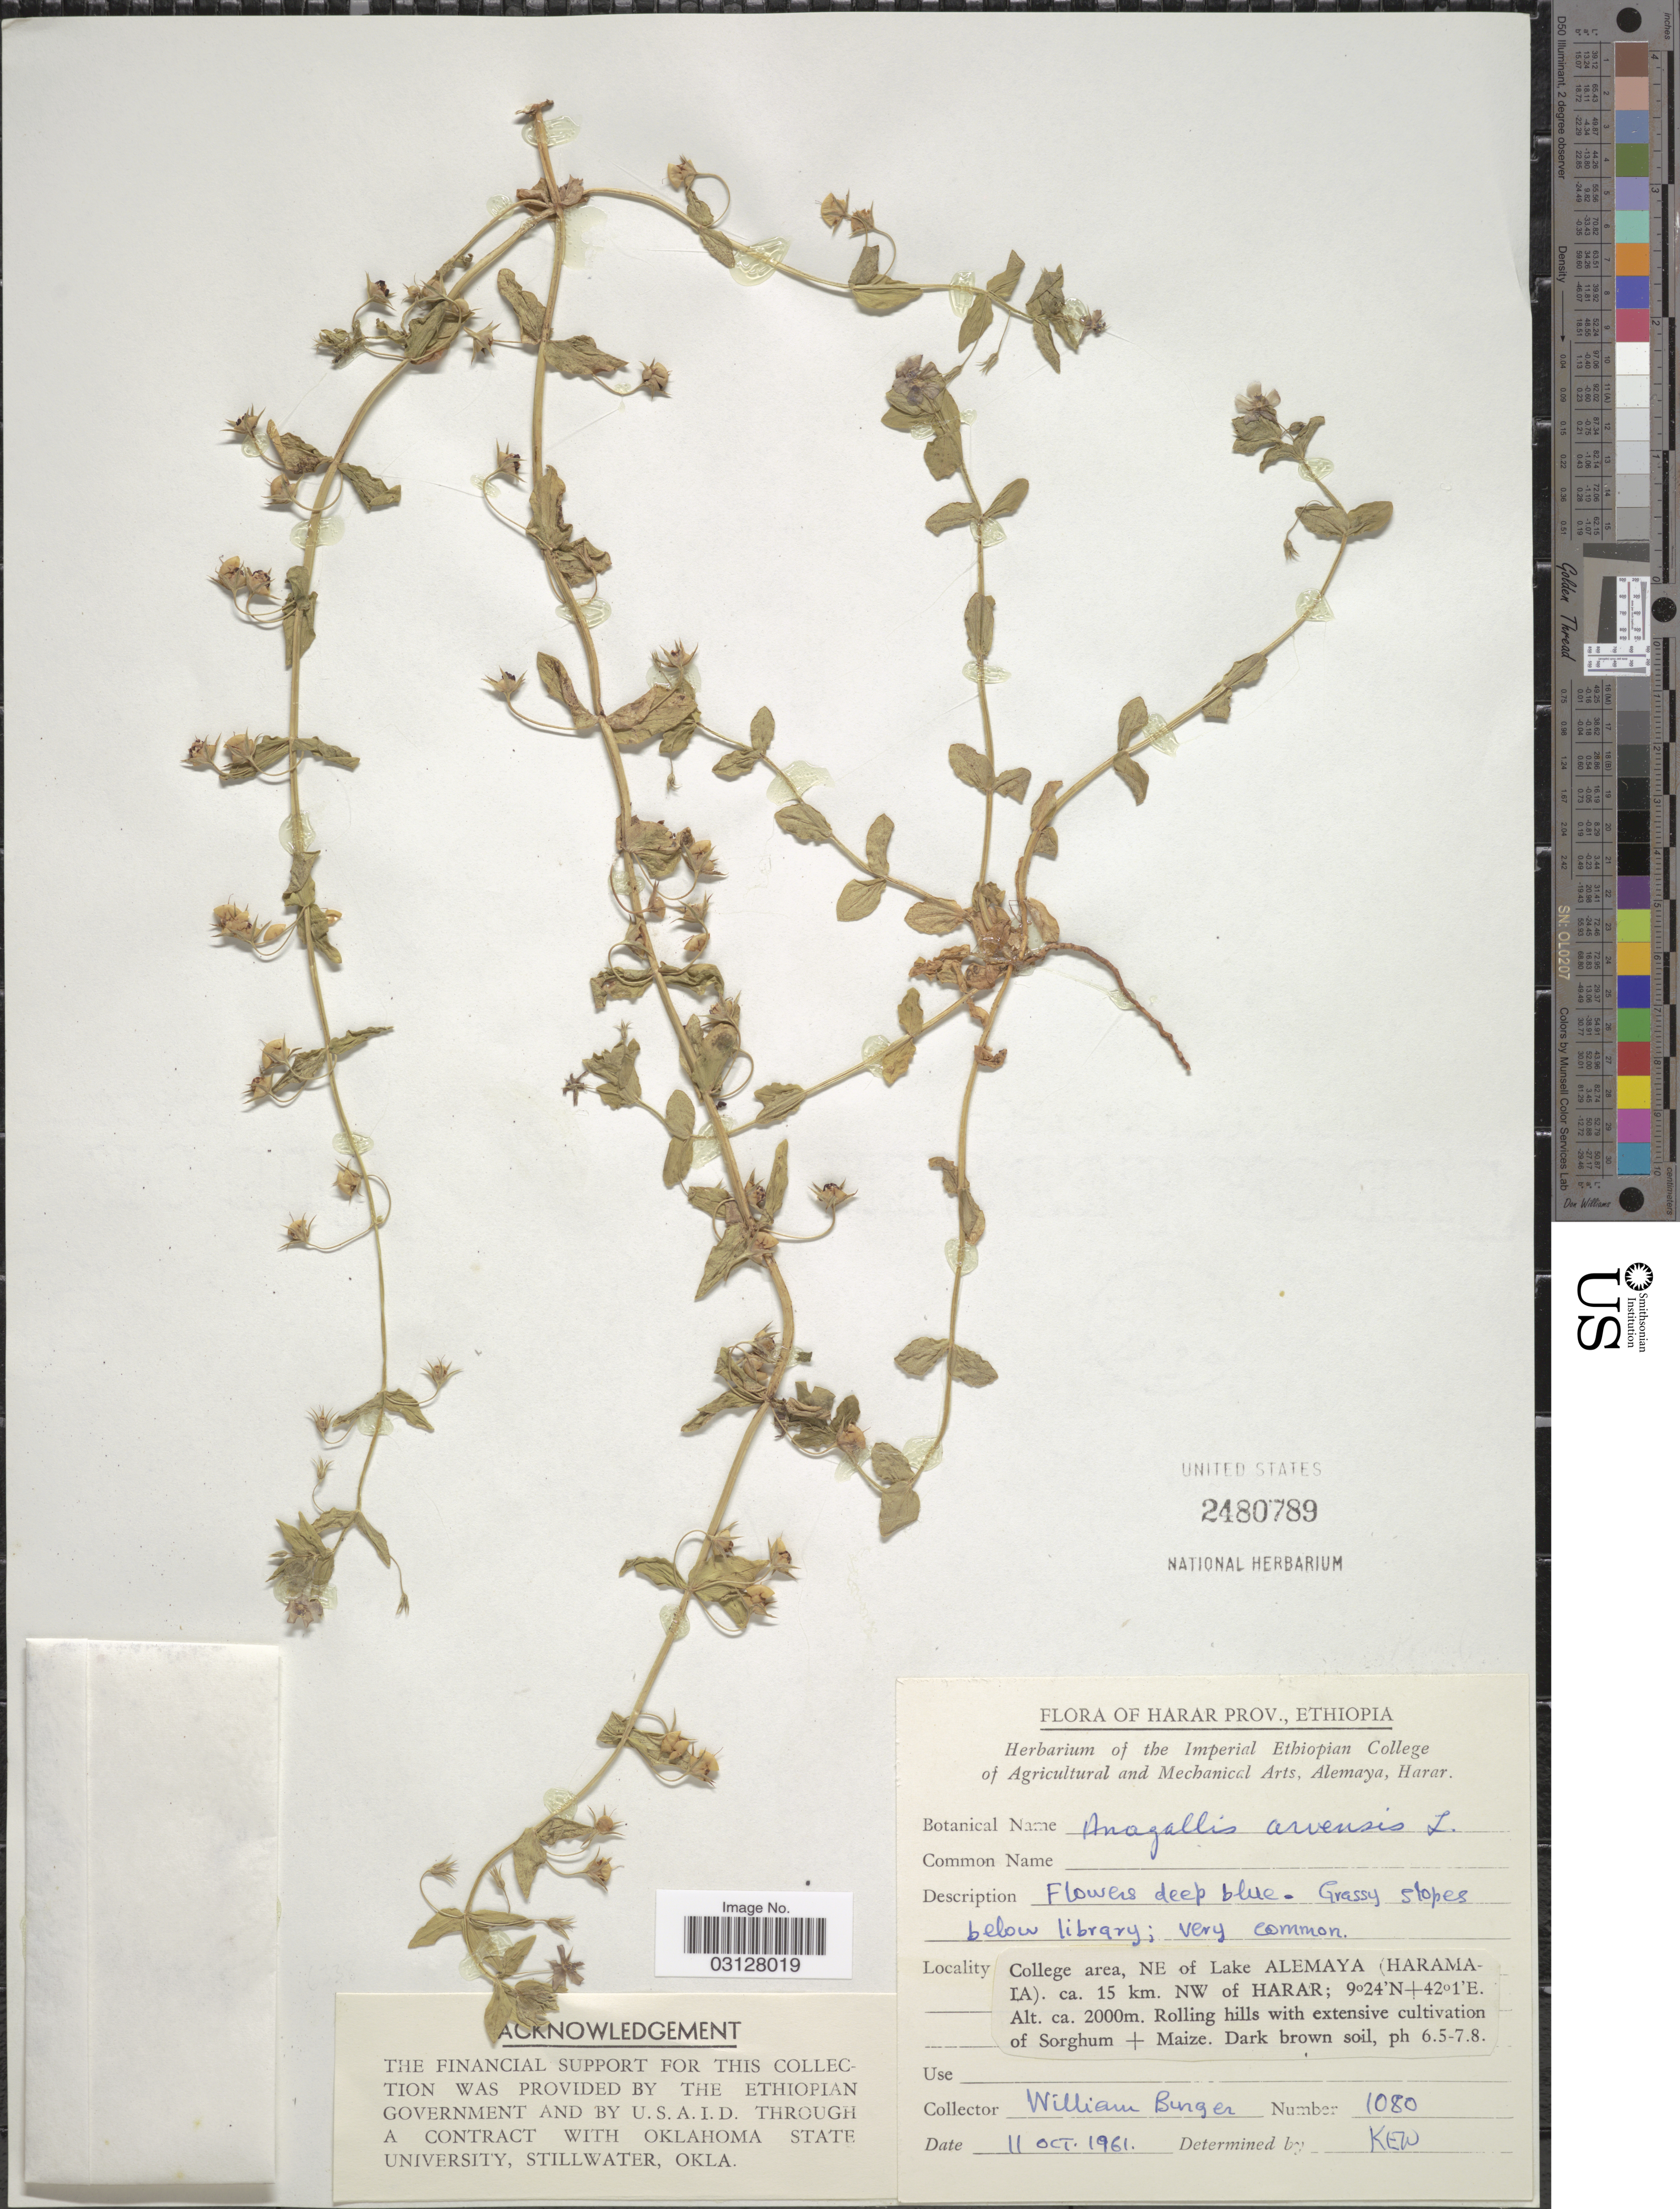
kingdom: Plantae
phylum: Tracheophyta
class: Magnoliopsida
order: Ericales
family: Primulaceae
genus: Anagallis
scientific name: Anagallis arvensis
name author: L.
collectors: W. Burger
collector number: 1080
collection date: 1961-10-11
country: Ethiopia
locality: Harar Prov. College area, NE of Lake Alemaya (Haramala). ca. 15 km. NW of Harar.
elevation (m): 2000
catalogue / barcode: US 2480789